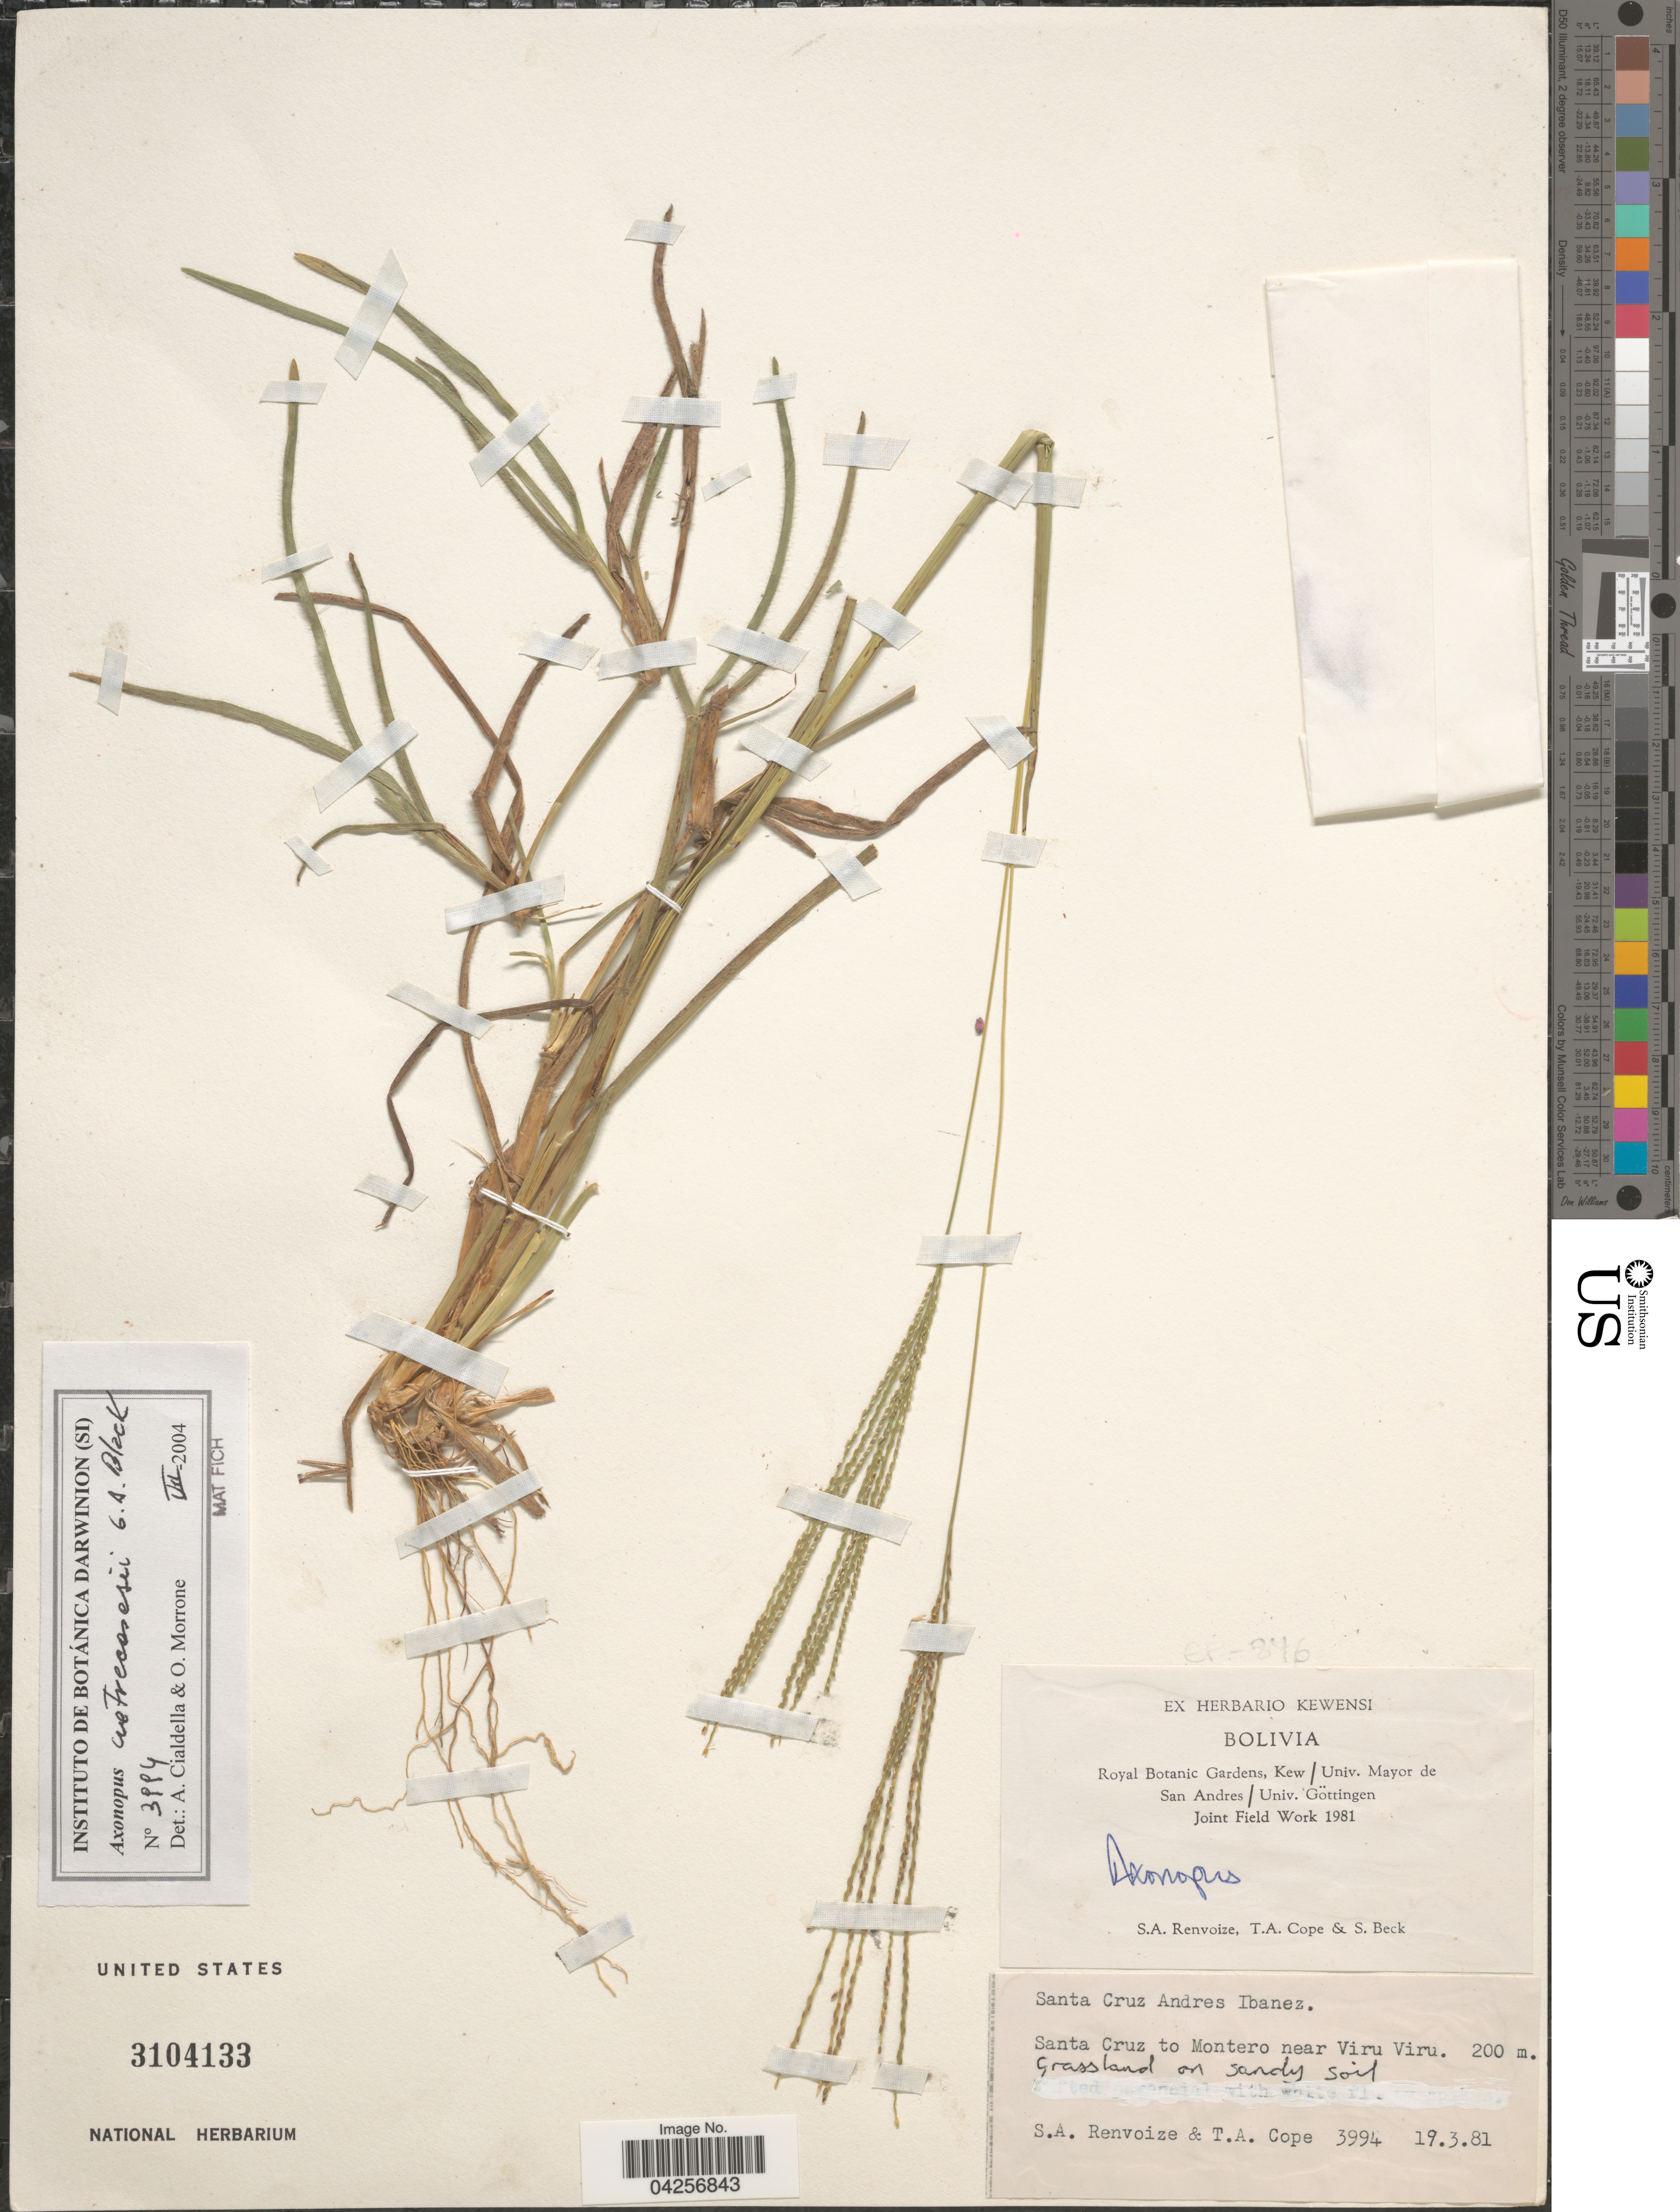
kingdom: Plantae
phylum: Tracheophyta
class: Liliopsida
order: Poales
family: Poaceae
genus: Axonopus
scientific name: Axonopus cuatrecasasii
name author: G.A. Black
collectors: S. A. Renvoize & T. A. Cope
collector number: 3994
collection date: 1981-03-19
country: Bolivia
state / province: Santa Cruz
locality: Andres Ibanez. Santa Cruz to Montero near Viru Viru.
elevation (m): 200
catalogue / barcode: US 3104133